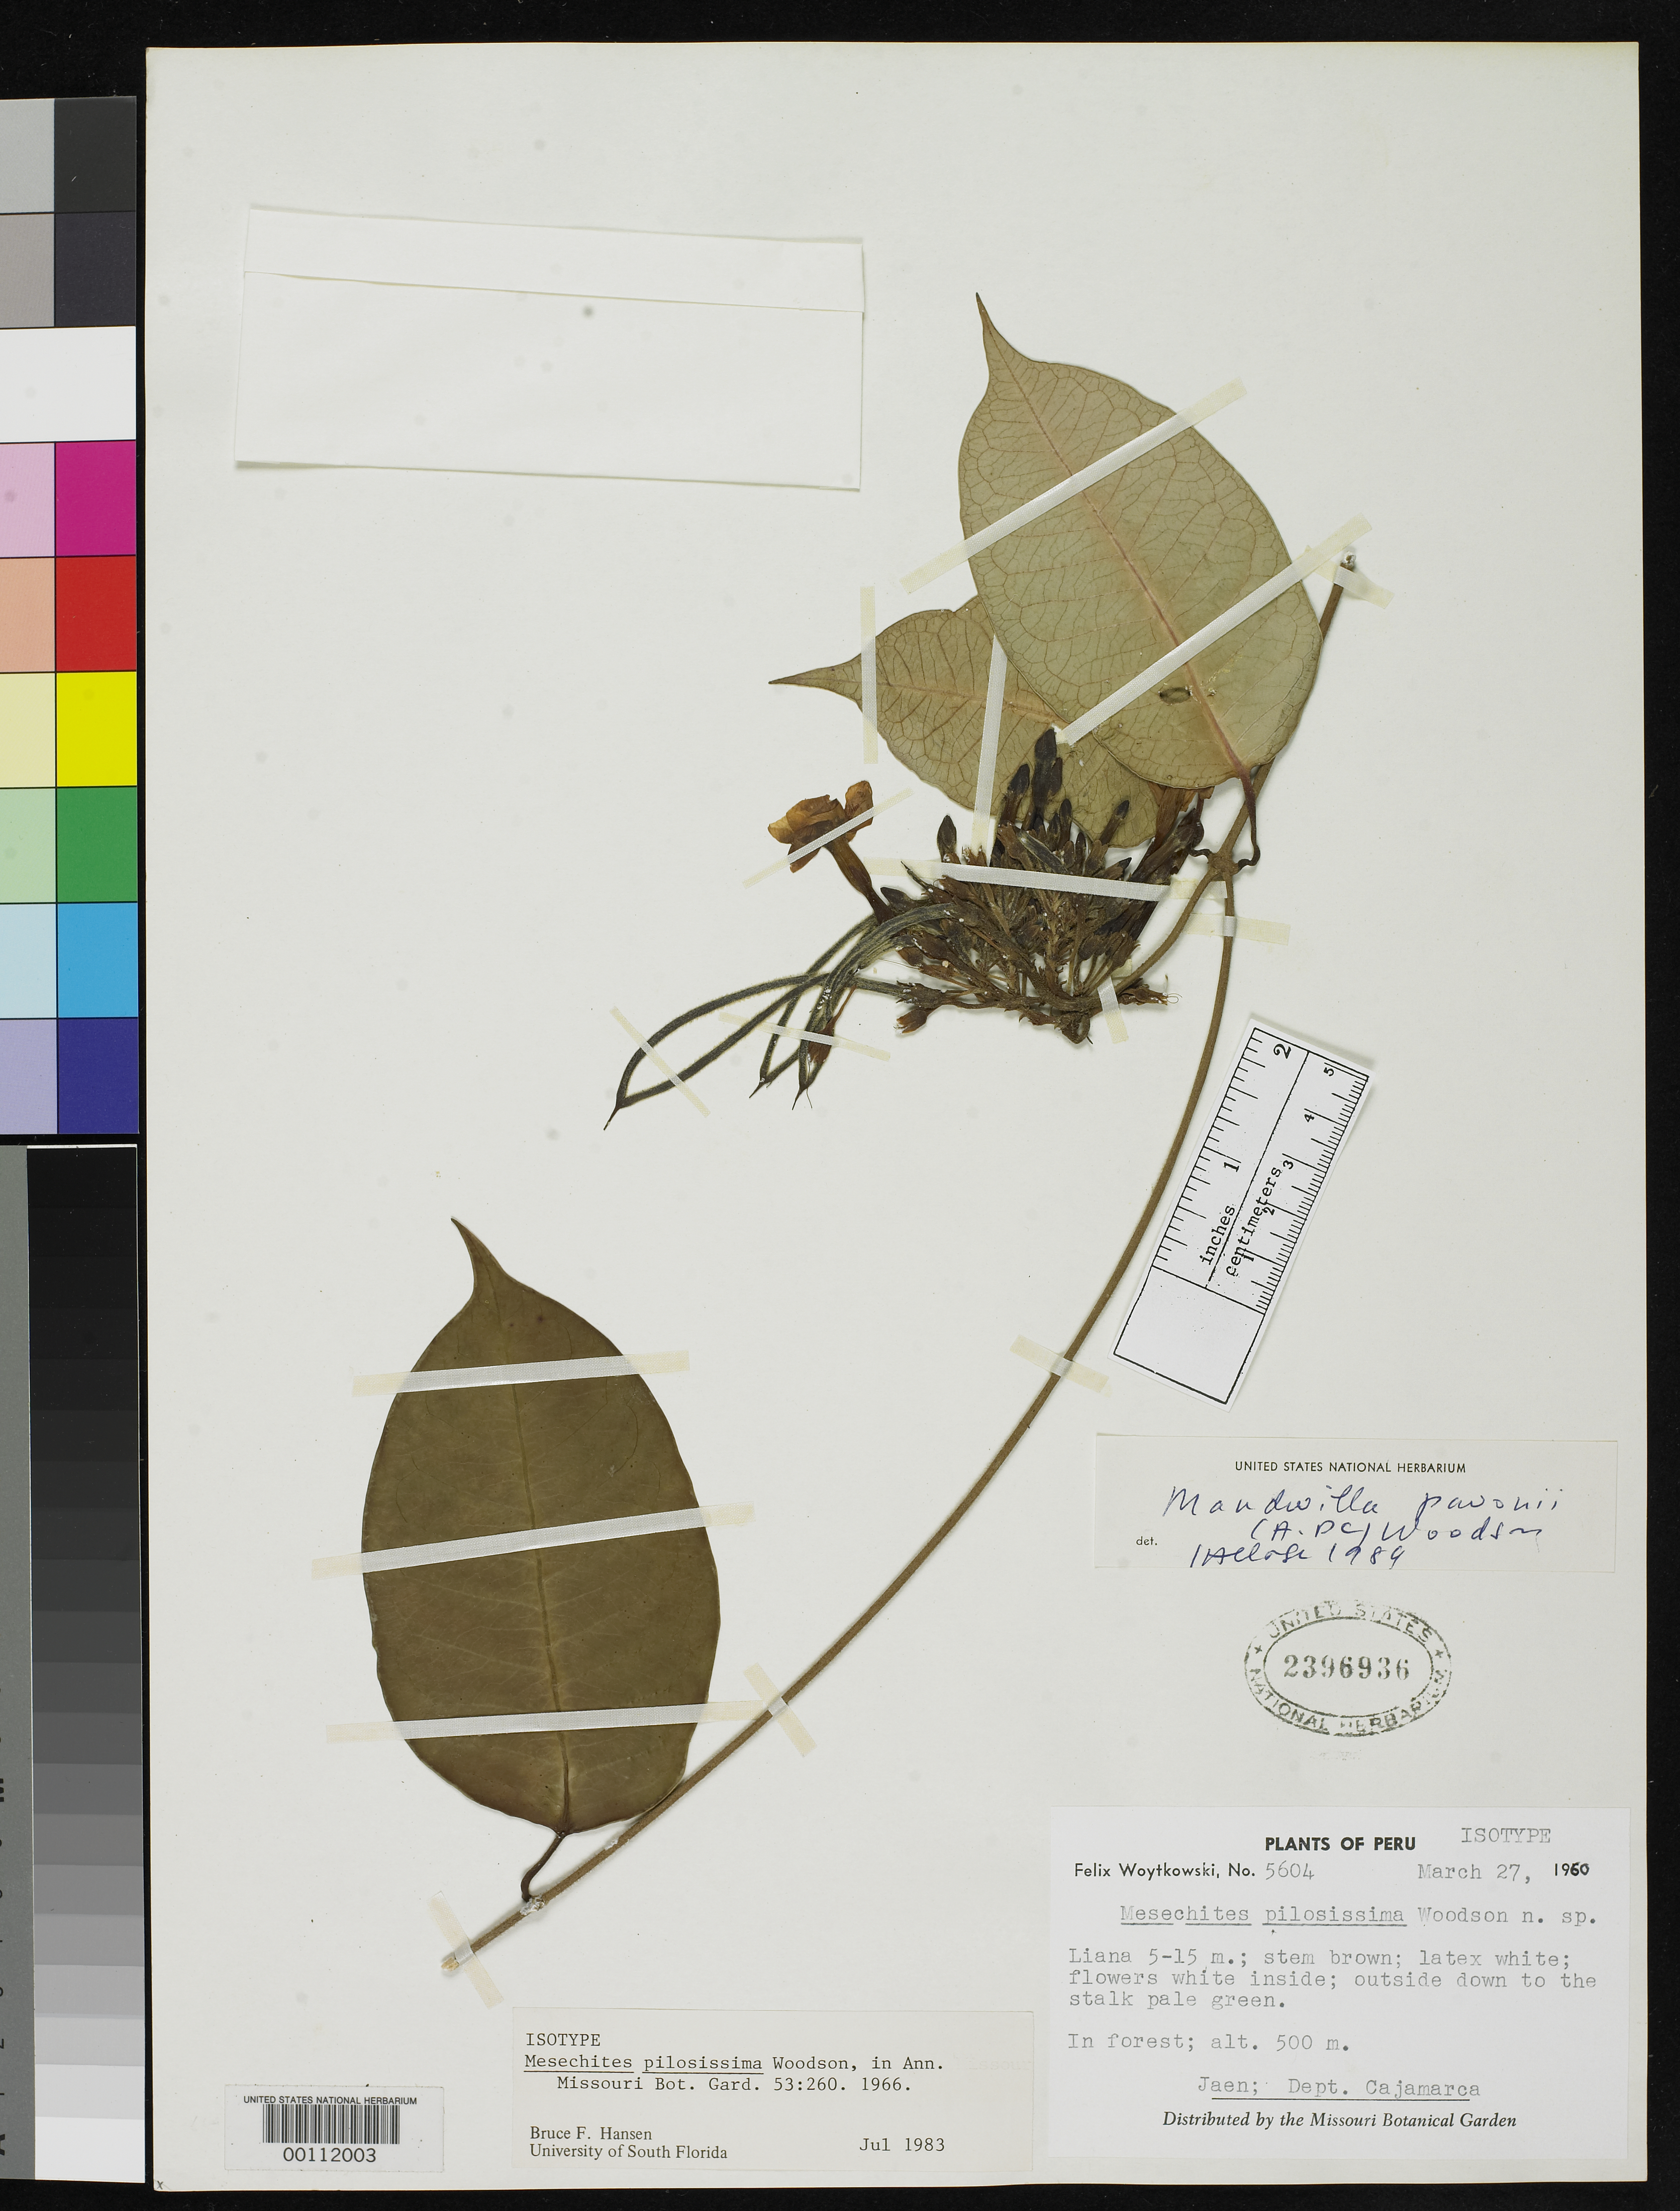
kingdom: Plantae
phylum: Tracheophyta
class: Magnoliopsida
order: Gentianales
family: Apocynaceae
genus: Mesechites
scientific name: Mesechites pilosissima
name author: Woodson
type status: Isotype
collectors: F. Woytkowski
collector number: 5604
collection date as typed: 27 Mar 1960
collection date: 1960-03-27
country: Peru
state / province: Cajamarca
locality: Jaén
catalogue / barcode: US 2396936